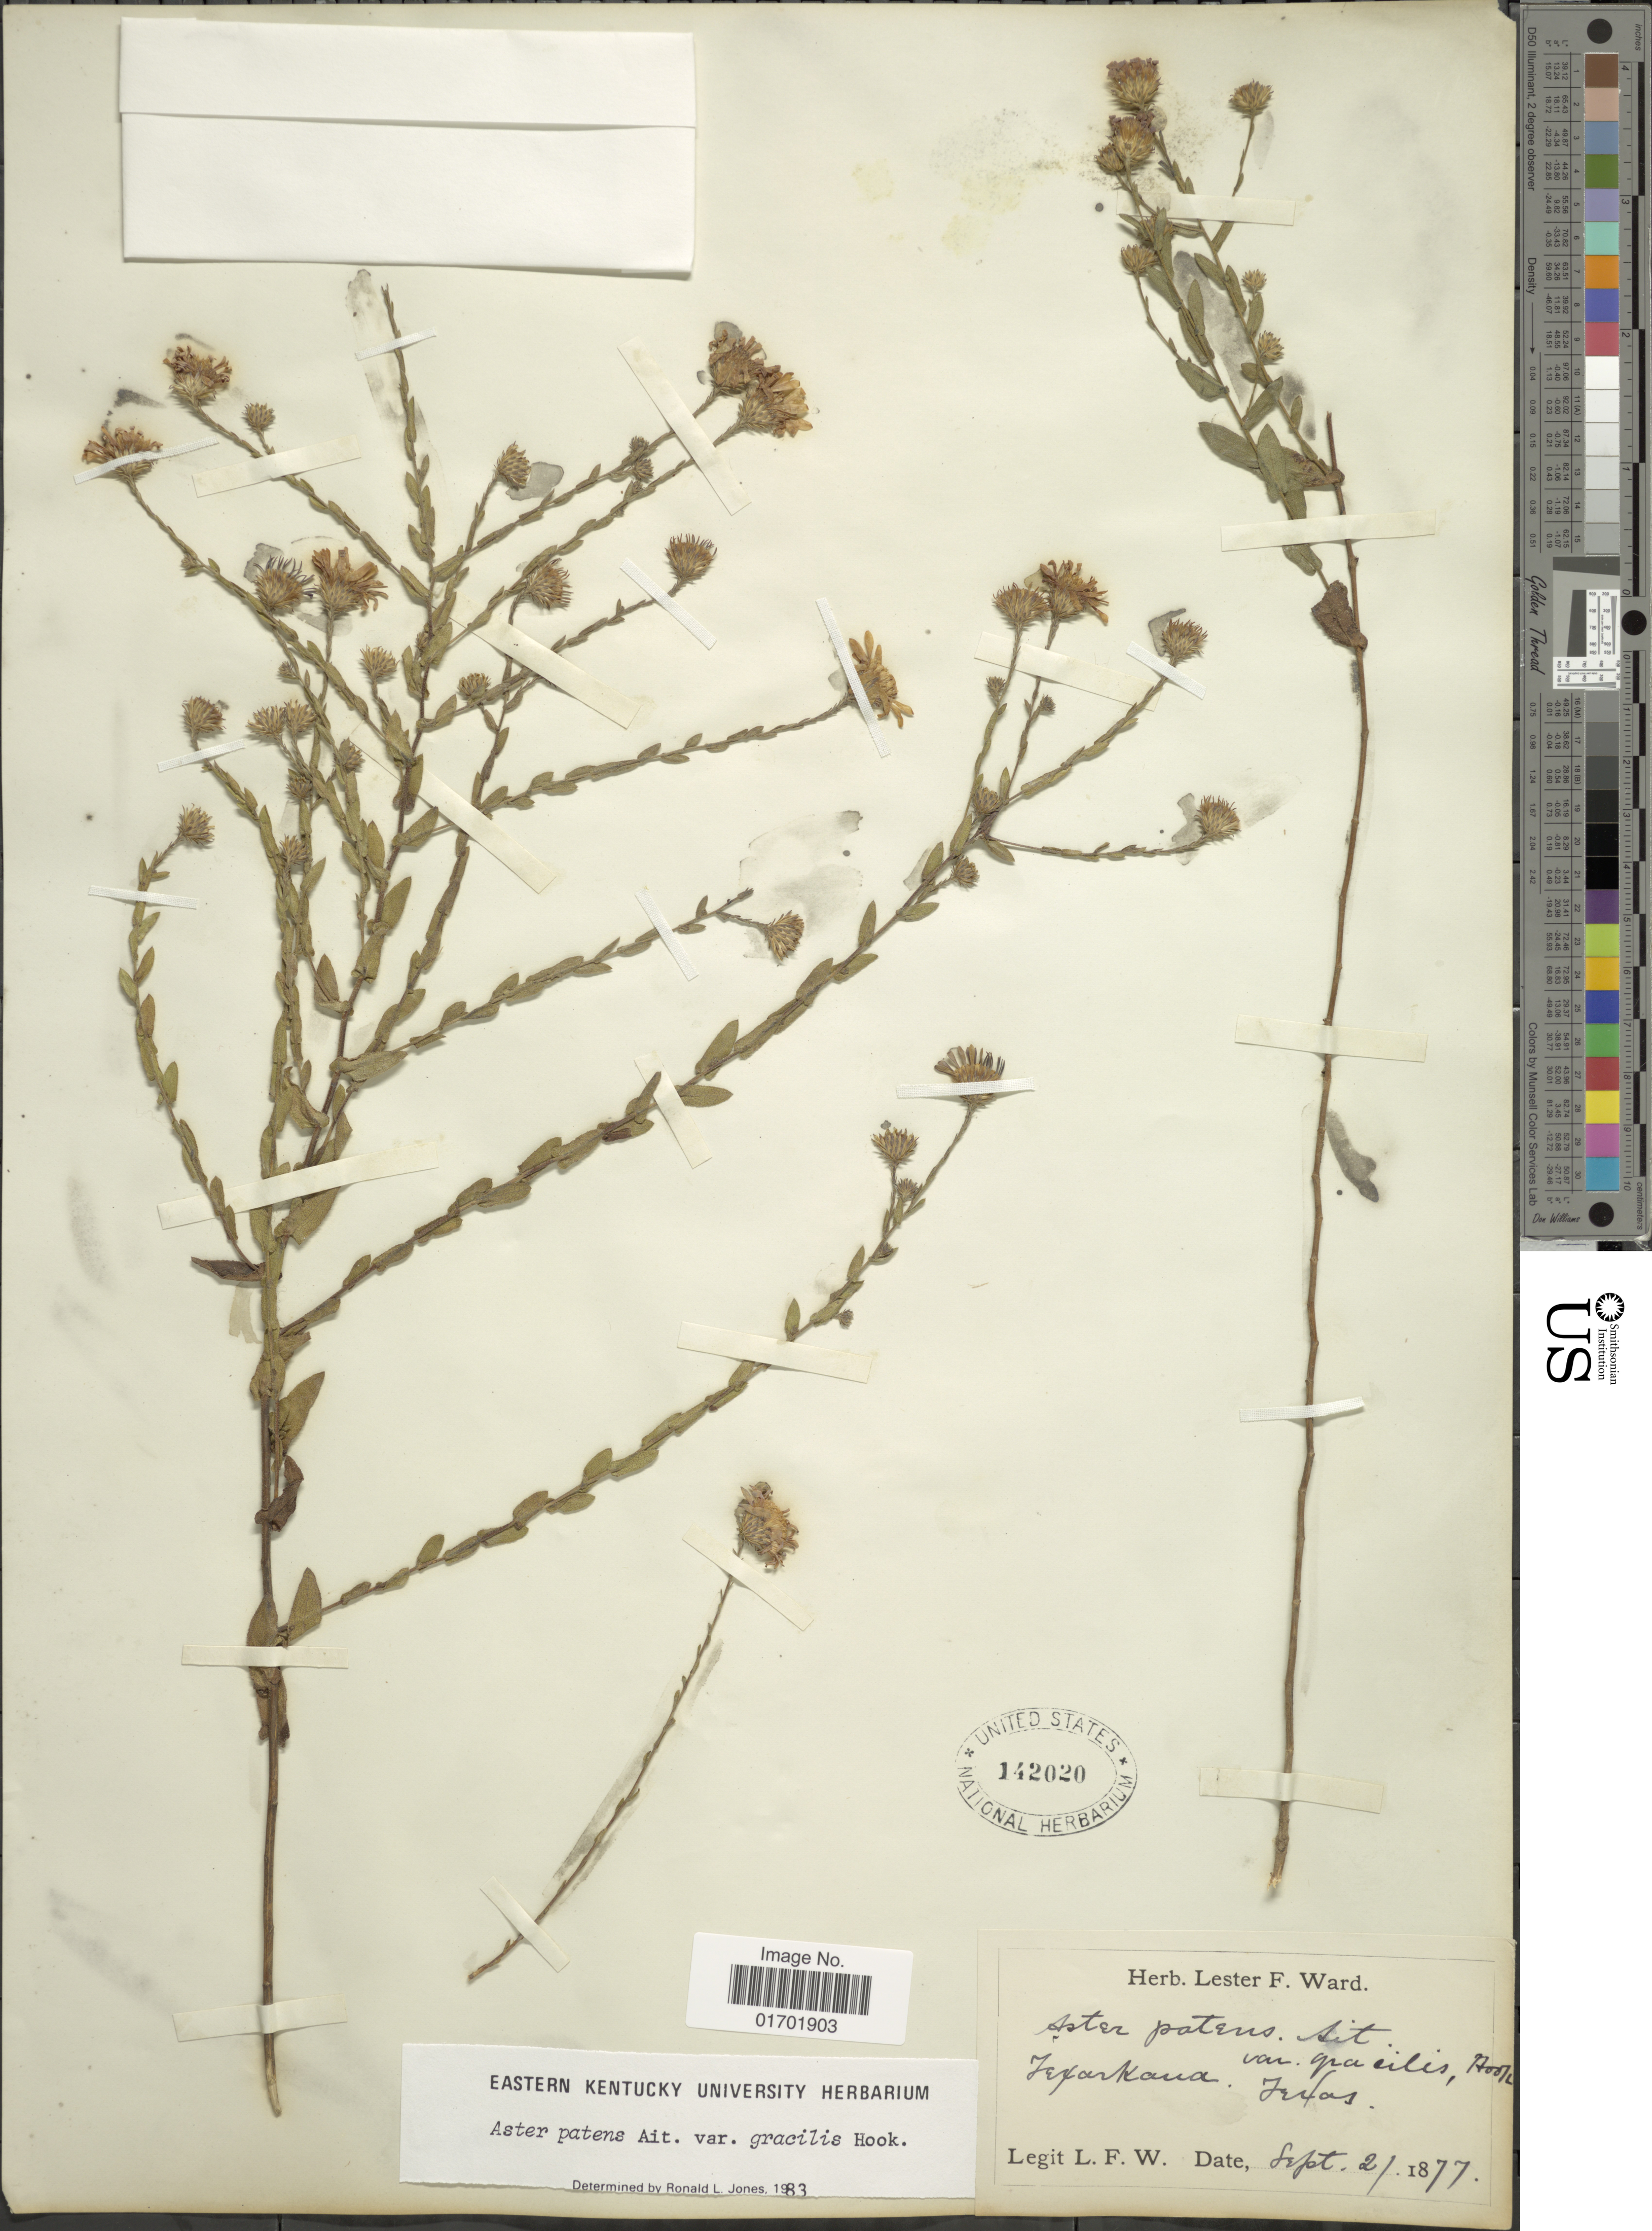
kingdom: Plantae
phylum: Tracheophyta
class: Magnoliopsida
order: Asterales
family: Asteraceae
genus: Symphyotrichum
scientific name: Symphyotrichum patens var. gracile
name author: (Hook.) G.L. Nesom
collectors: L. F. Ward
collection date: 1877-09-21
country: United States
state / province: Texas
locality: Texarkana.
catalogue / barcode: US 142020